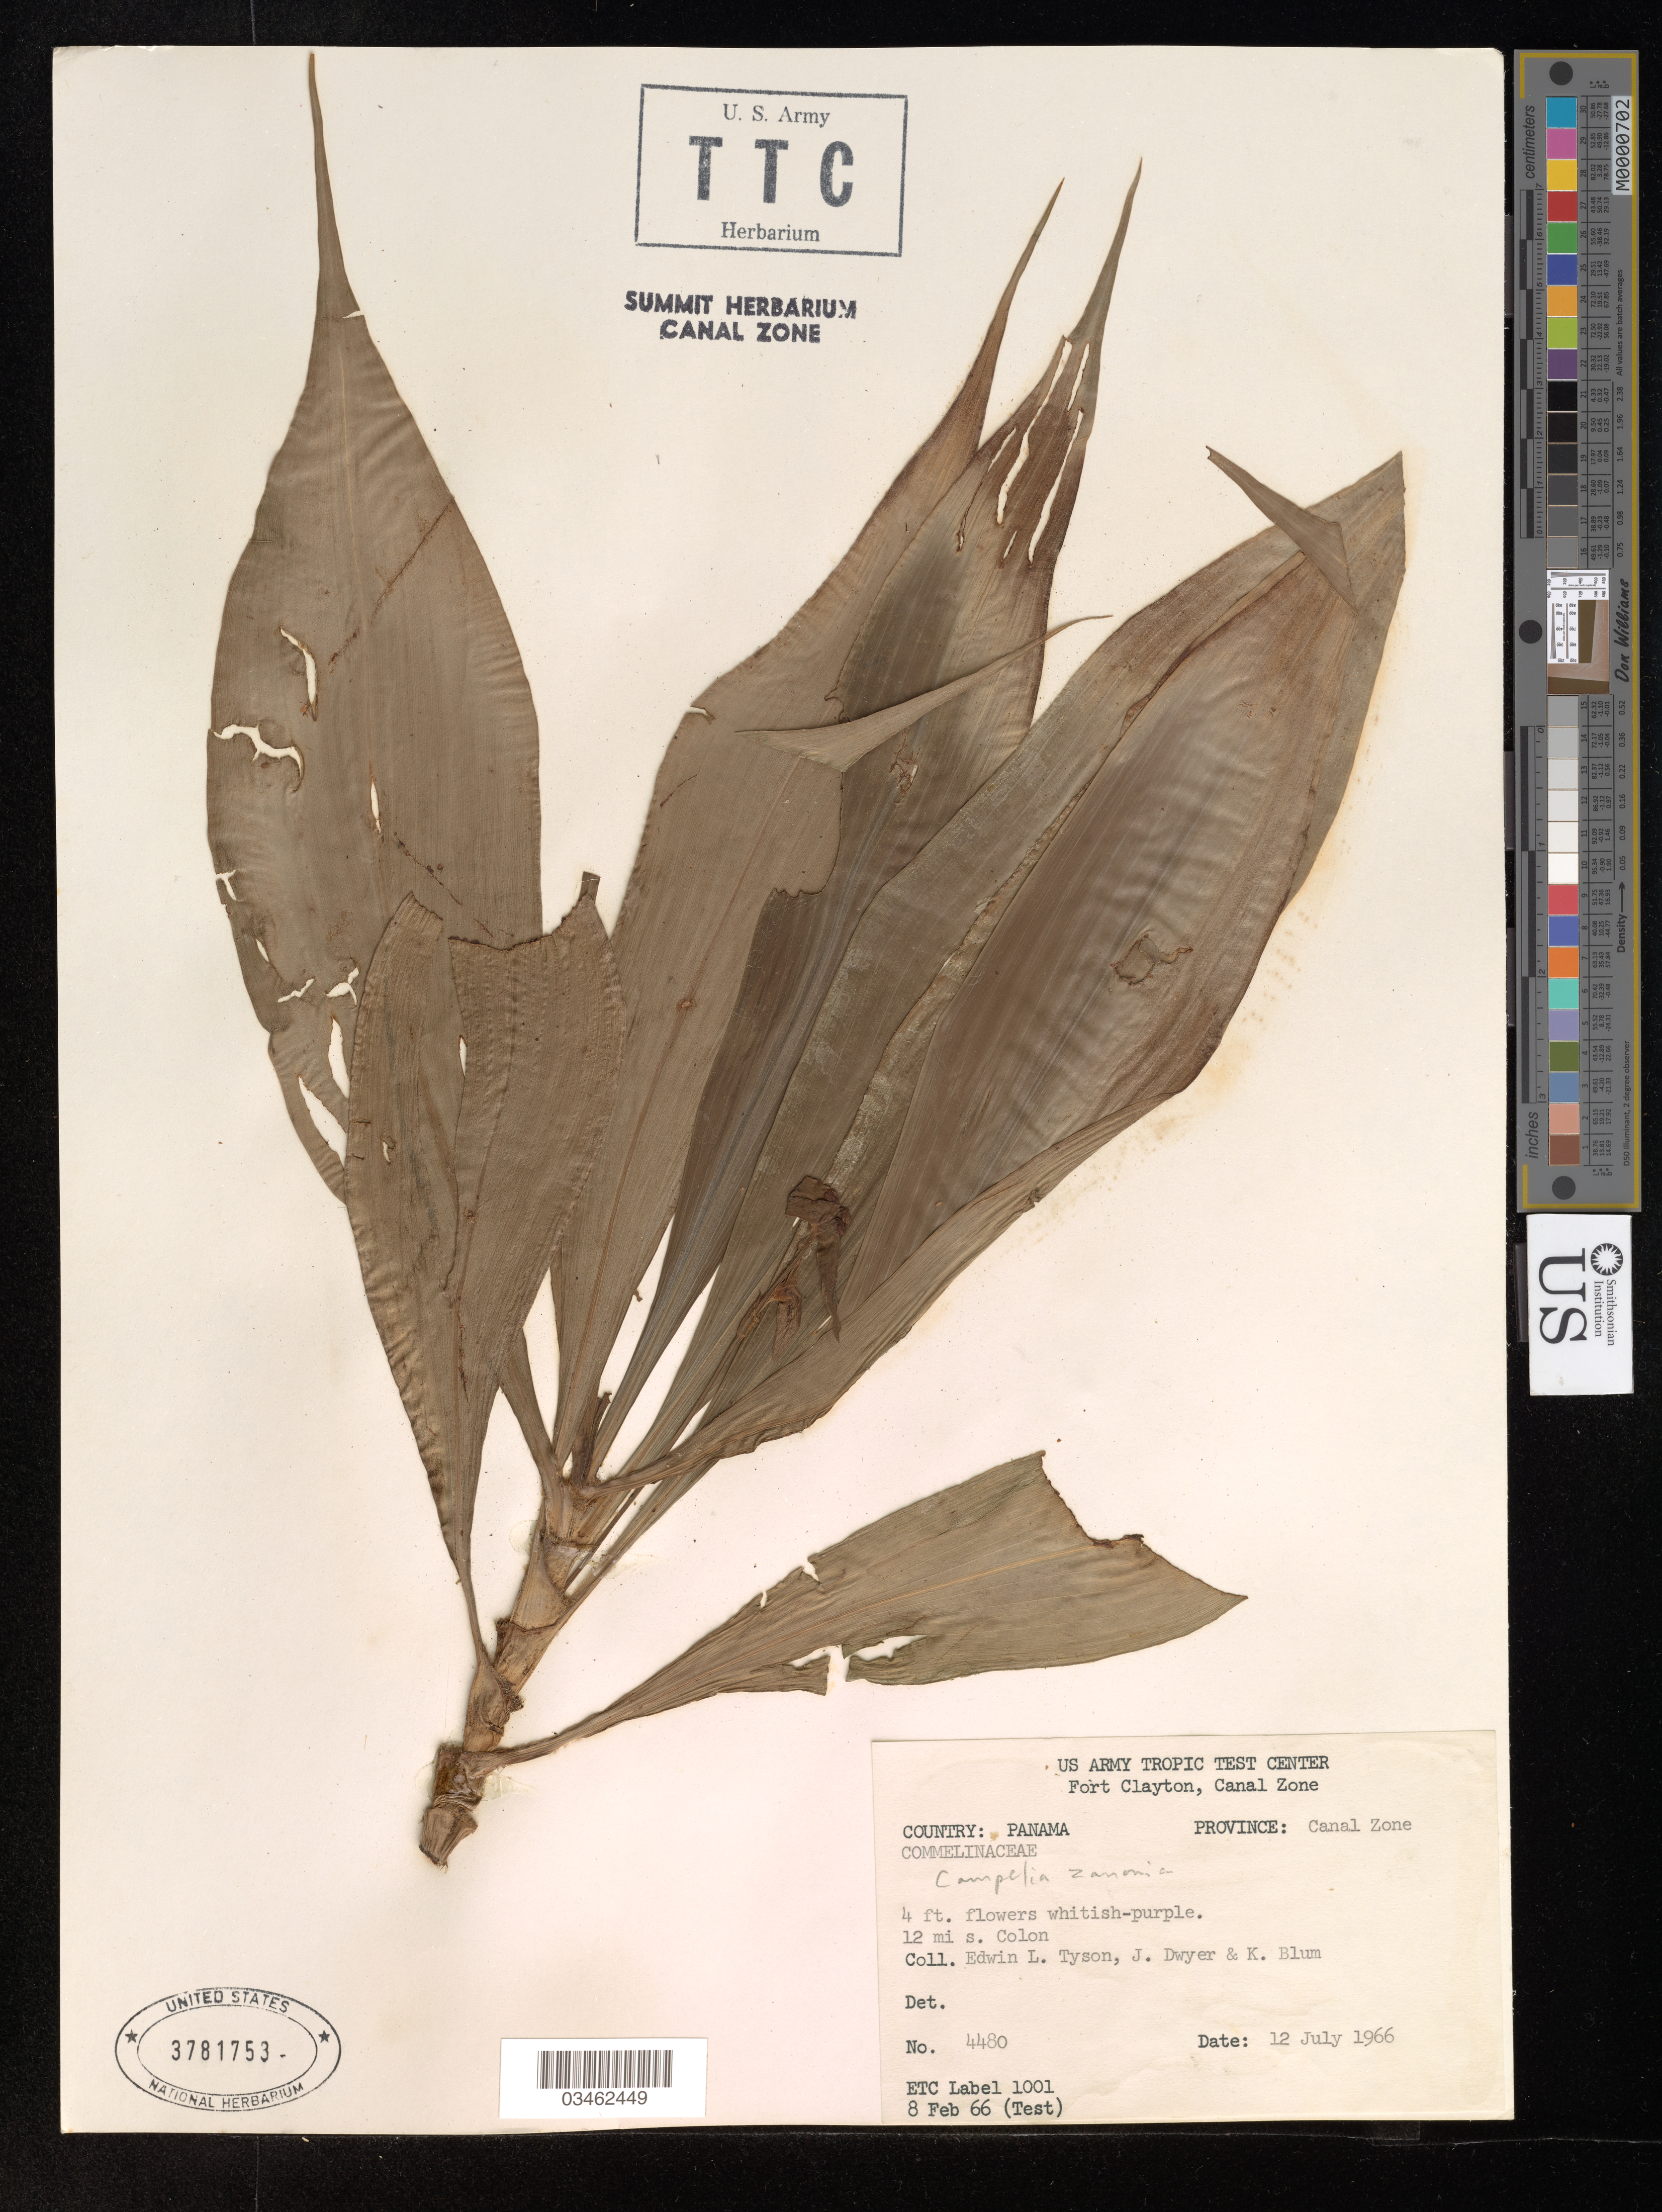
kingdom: Plantae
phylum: Tracheophyta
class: Liliopsida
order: Commelinales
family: Commelinaceae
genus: Campelia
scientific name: Campelia zanonia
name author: (L.) Kunth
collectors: E. L. Tyson, J. Dwyer & K. Blum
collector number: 4480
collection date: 1966-07-12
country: Panama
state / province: Colón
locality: Province: Canal Zone. 12 mi s. Colon.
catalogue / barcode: US 3781753